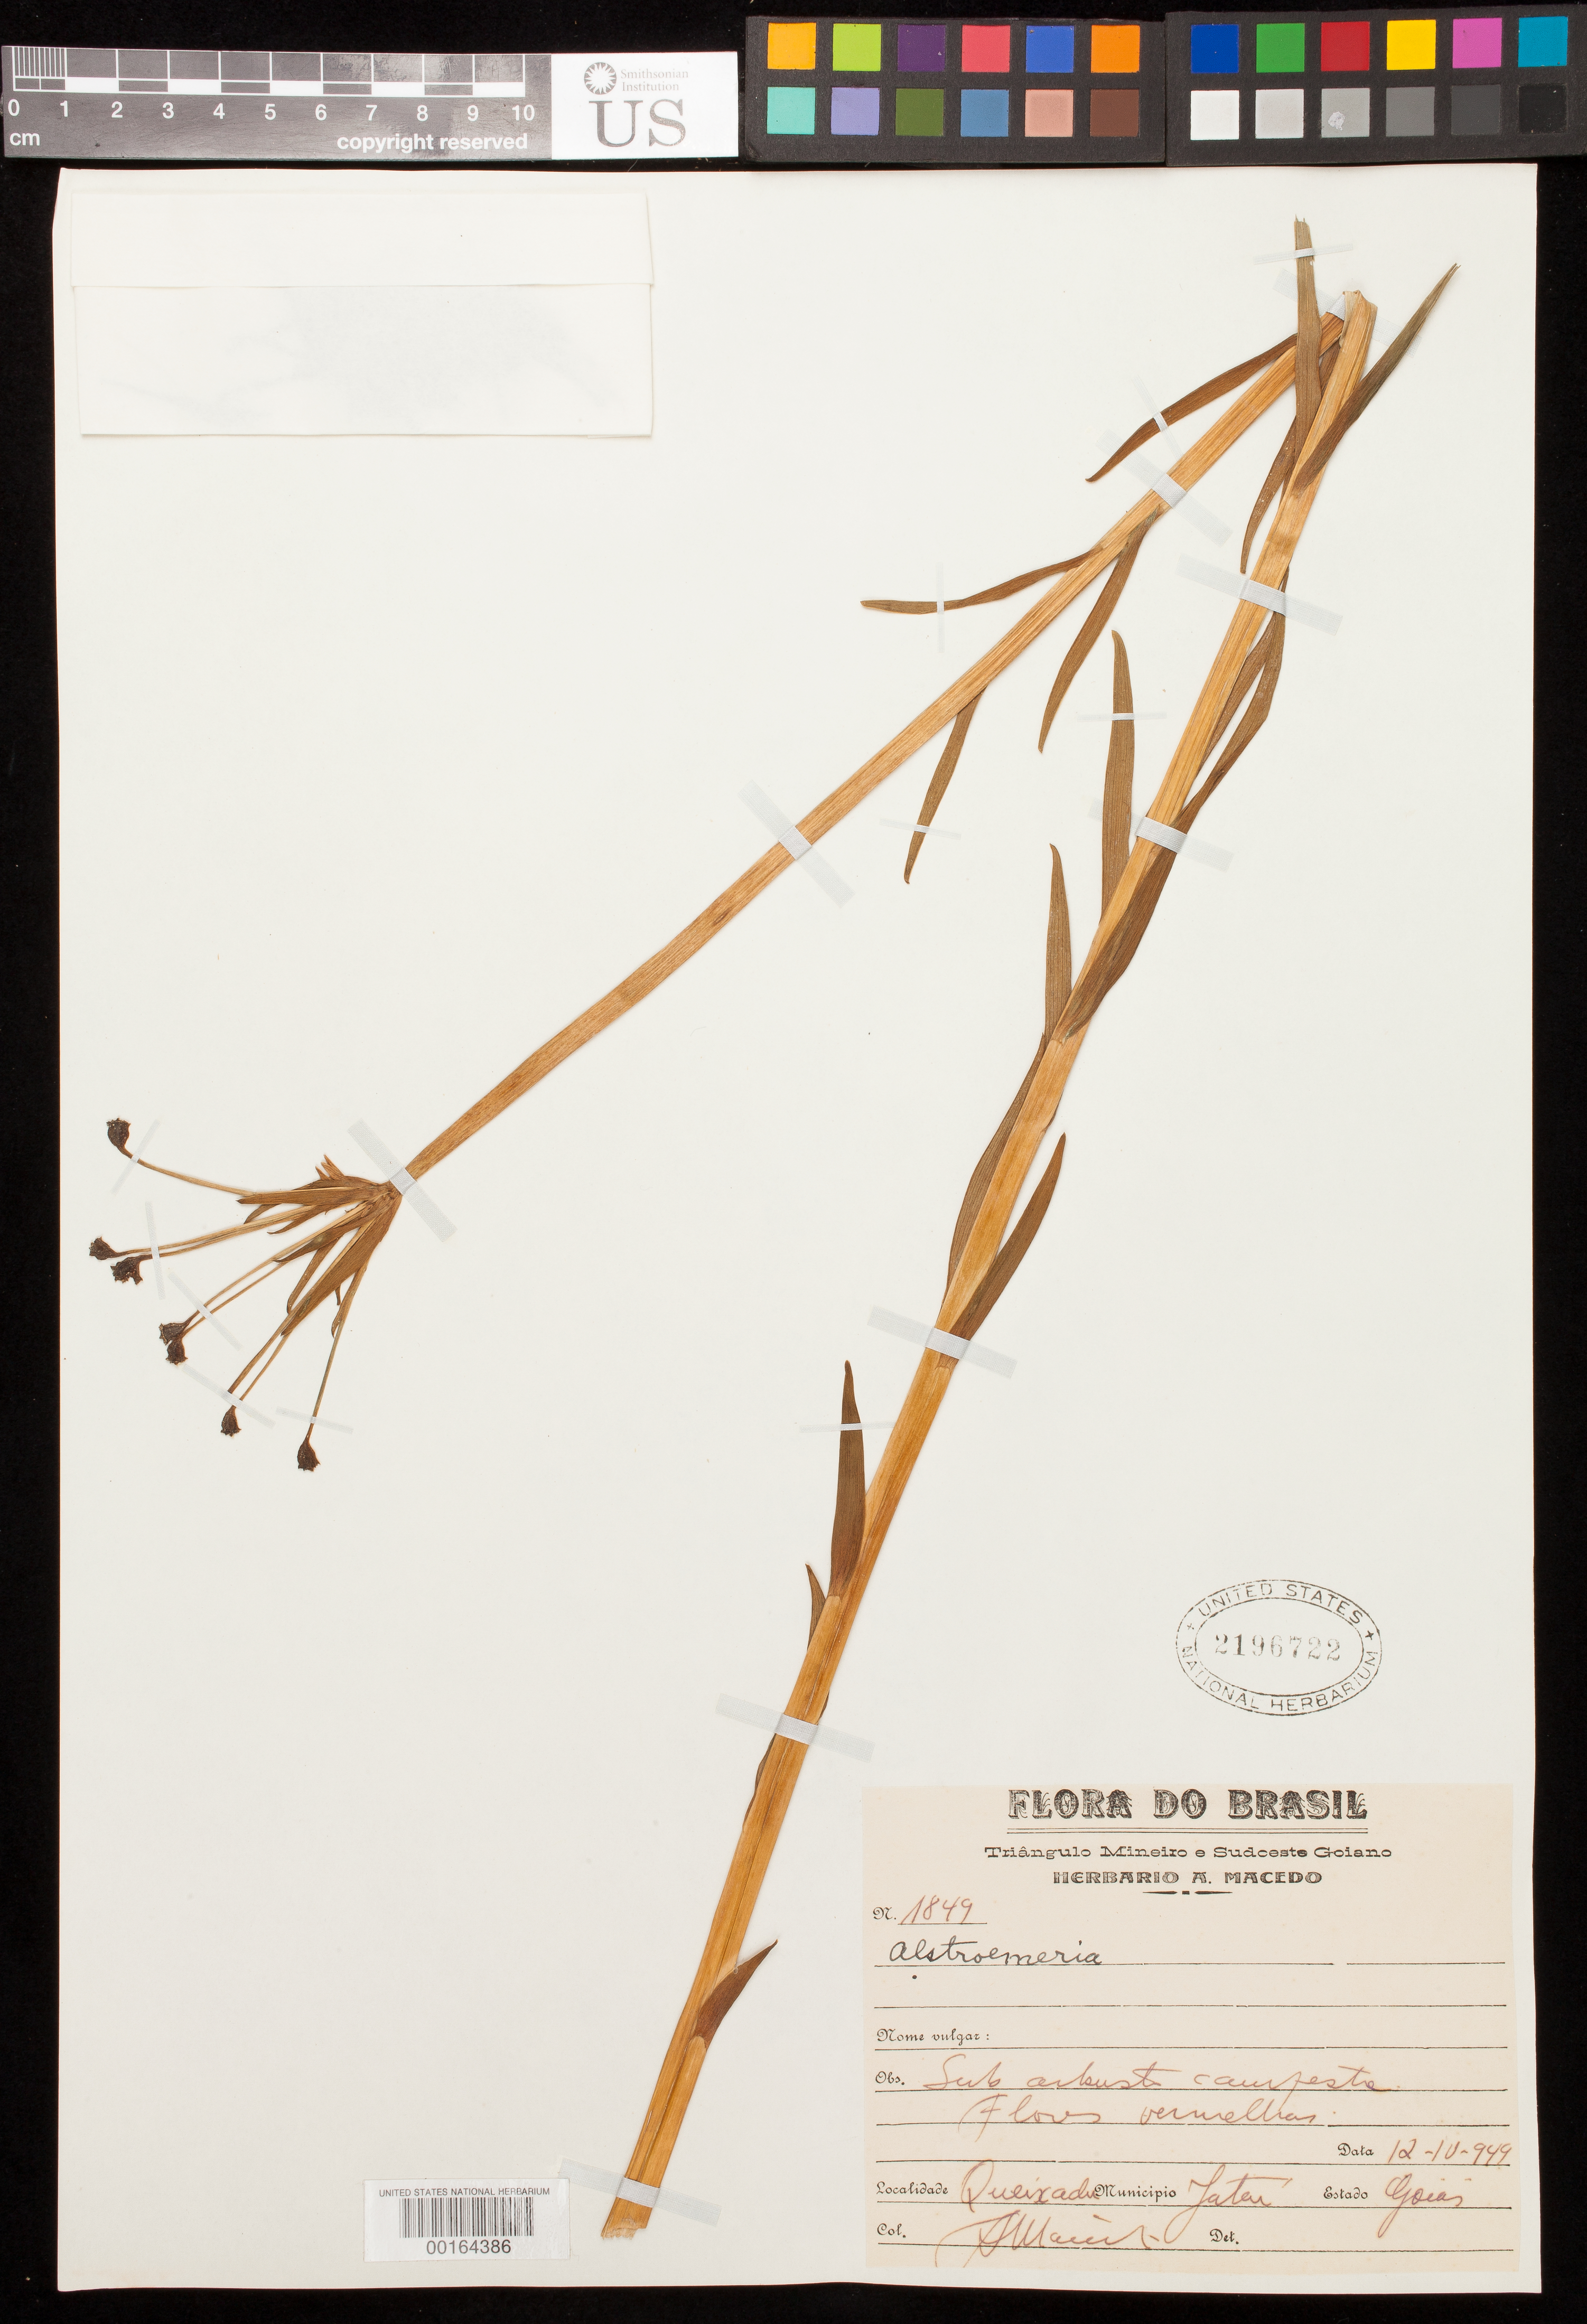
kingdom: Plantae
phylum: Tracheophyta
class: Liliopsida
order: Liliales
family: Alstroemeriaceae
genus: Alstroemeria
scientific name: Alstroemeria sp.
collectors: A. Macedo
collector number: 1849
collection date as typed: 12 Oct 1949 or 10 Dec 1949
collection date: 1949-10-12 or 1949-12-10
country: Brazil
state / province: Goiás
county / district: Jataí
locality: Queixadu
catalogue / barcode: US 2196722